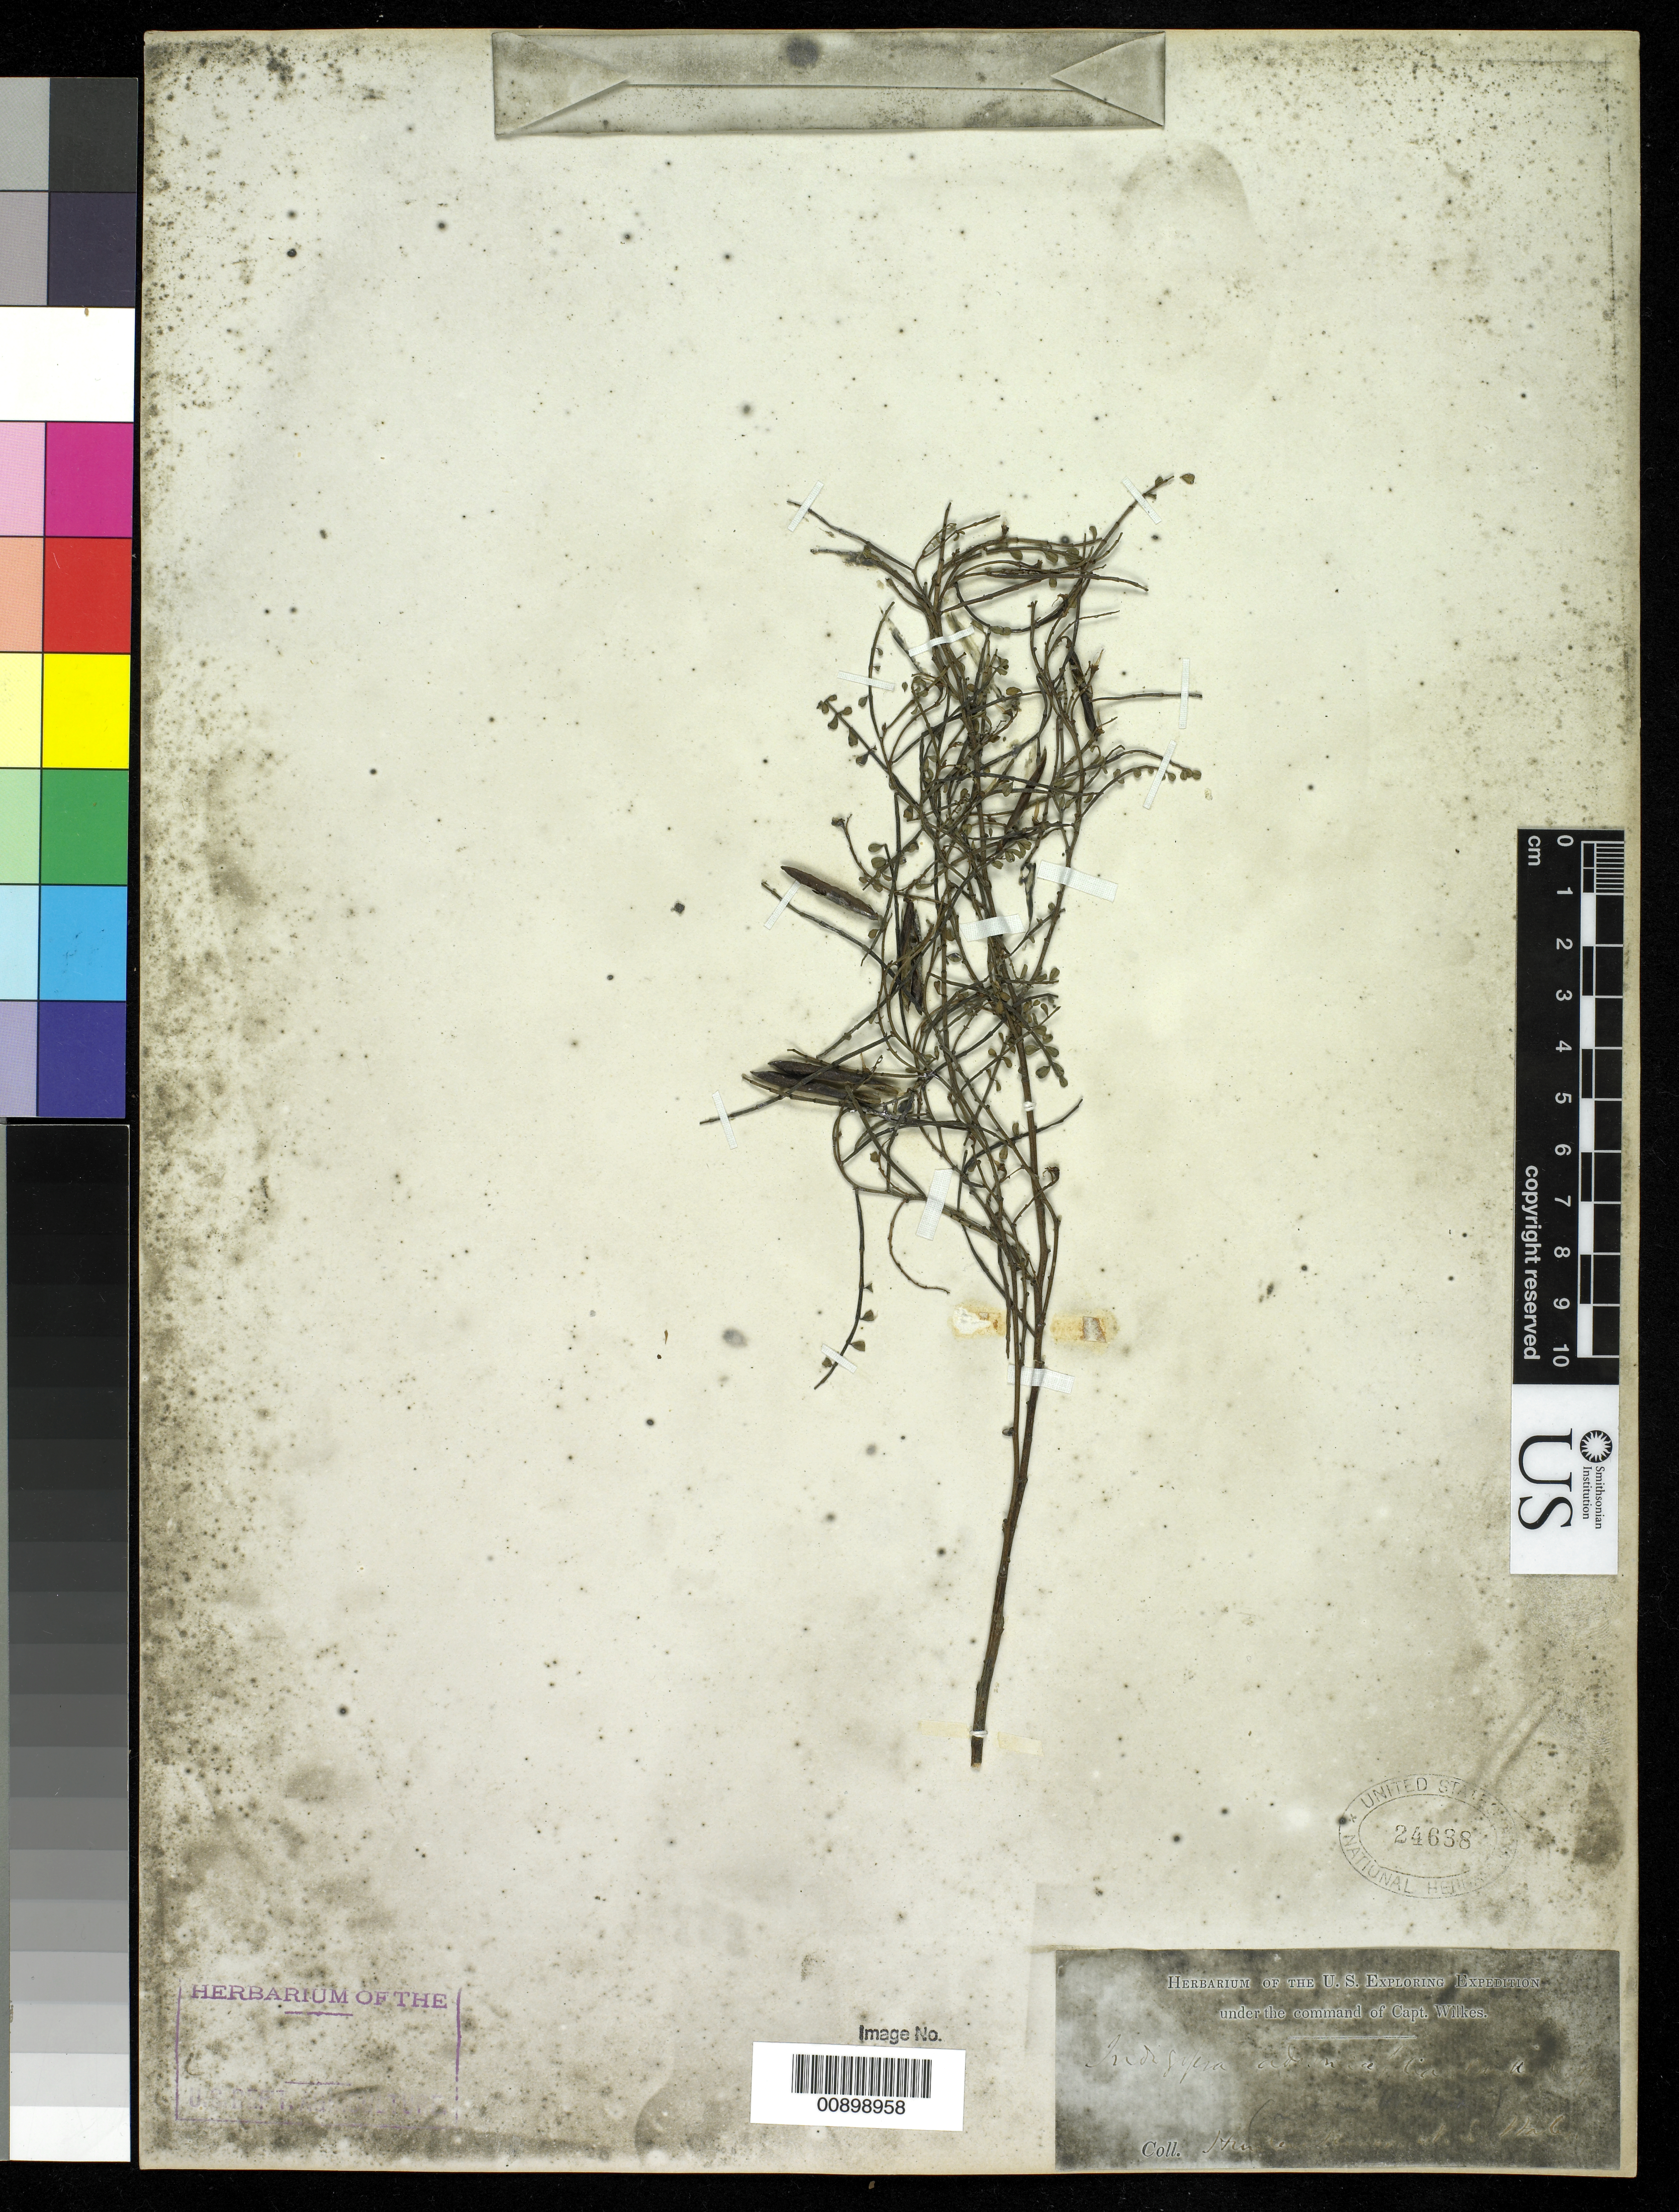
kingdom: Plantae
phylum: Tracheophyta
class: Magnoliopsida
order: Fabales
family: Fabaceae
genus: Indigofera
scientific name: Indigofera adesmiaefolia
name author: A. Gray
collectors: Wilkes Explor. Exped.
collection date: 1838/1842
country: Australia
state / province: New South Wales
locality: Hunter's River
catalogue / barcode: US 24638